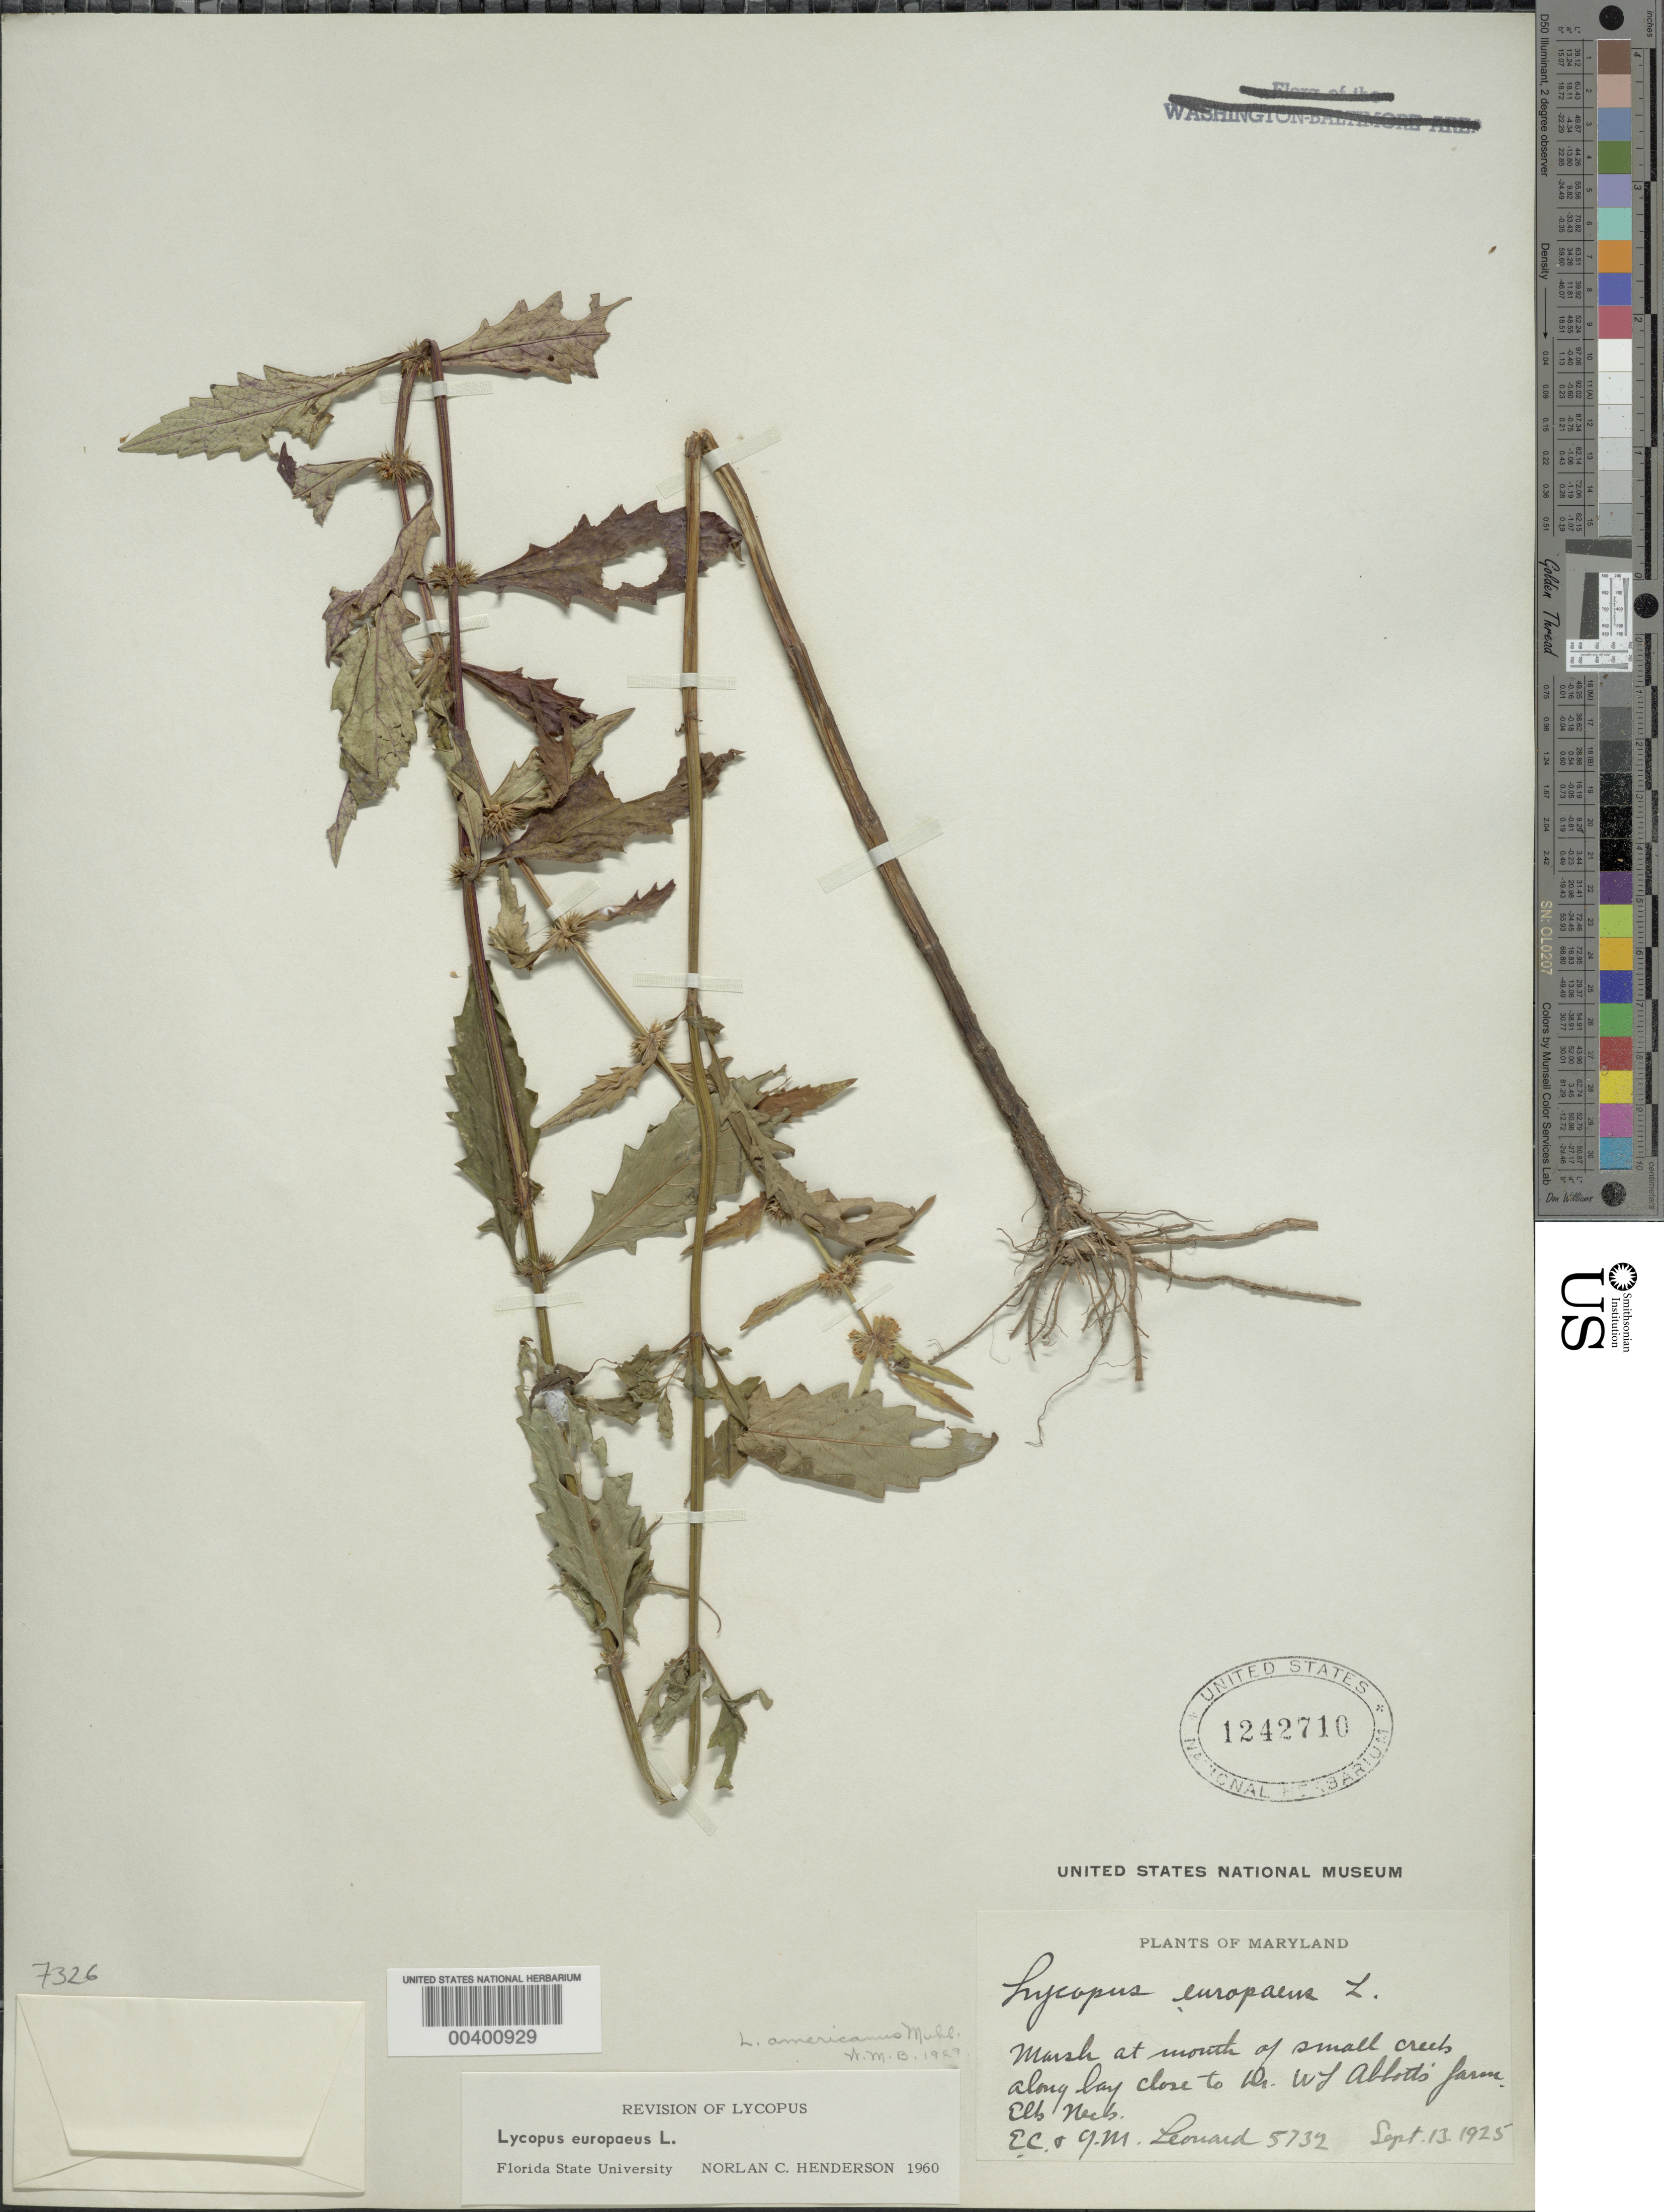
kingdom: Plantae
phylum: Tracheophyta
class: Magnoliopsida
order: Lamiales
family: Lamiaceae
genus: Lycopus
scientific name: Lycopus europaeus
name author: L.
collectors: E. C. Leonard & G. M. Leonard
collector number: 5732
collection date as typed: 13 Sep 1925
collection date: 1925-09-13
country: United States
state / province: Maryland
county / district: Cecil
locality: Near dr. abbotts farm, elkneck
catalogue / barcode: US 1242710